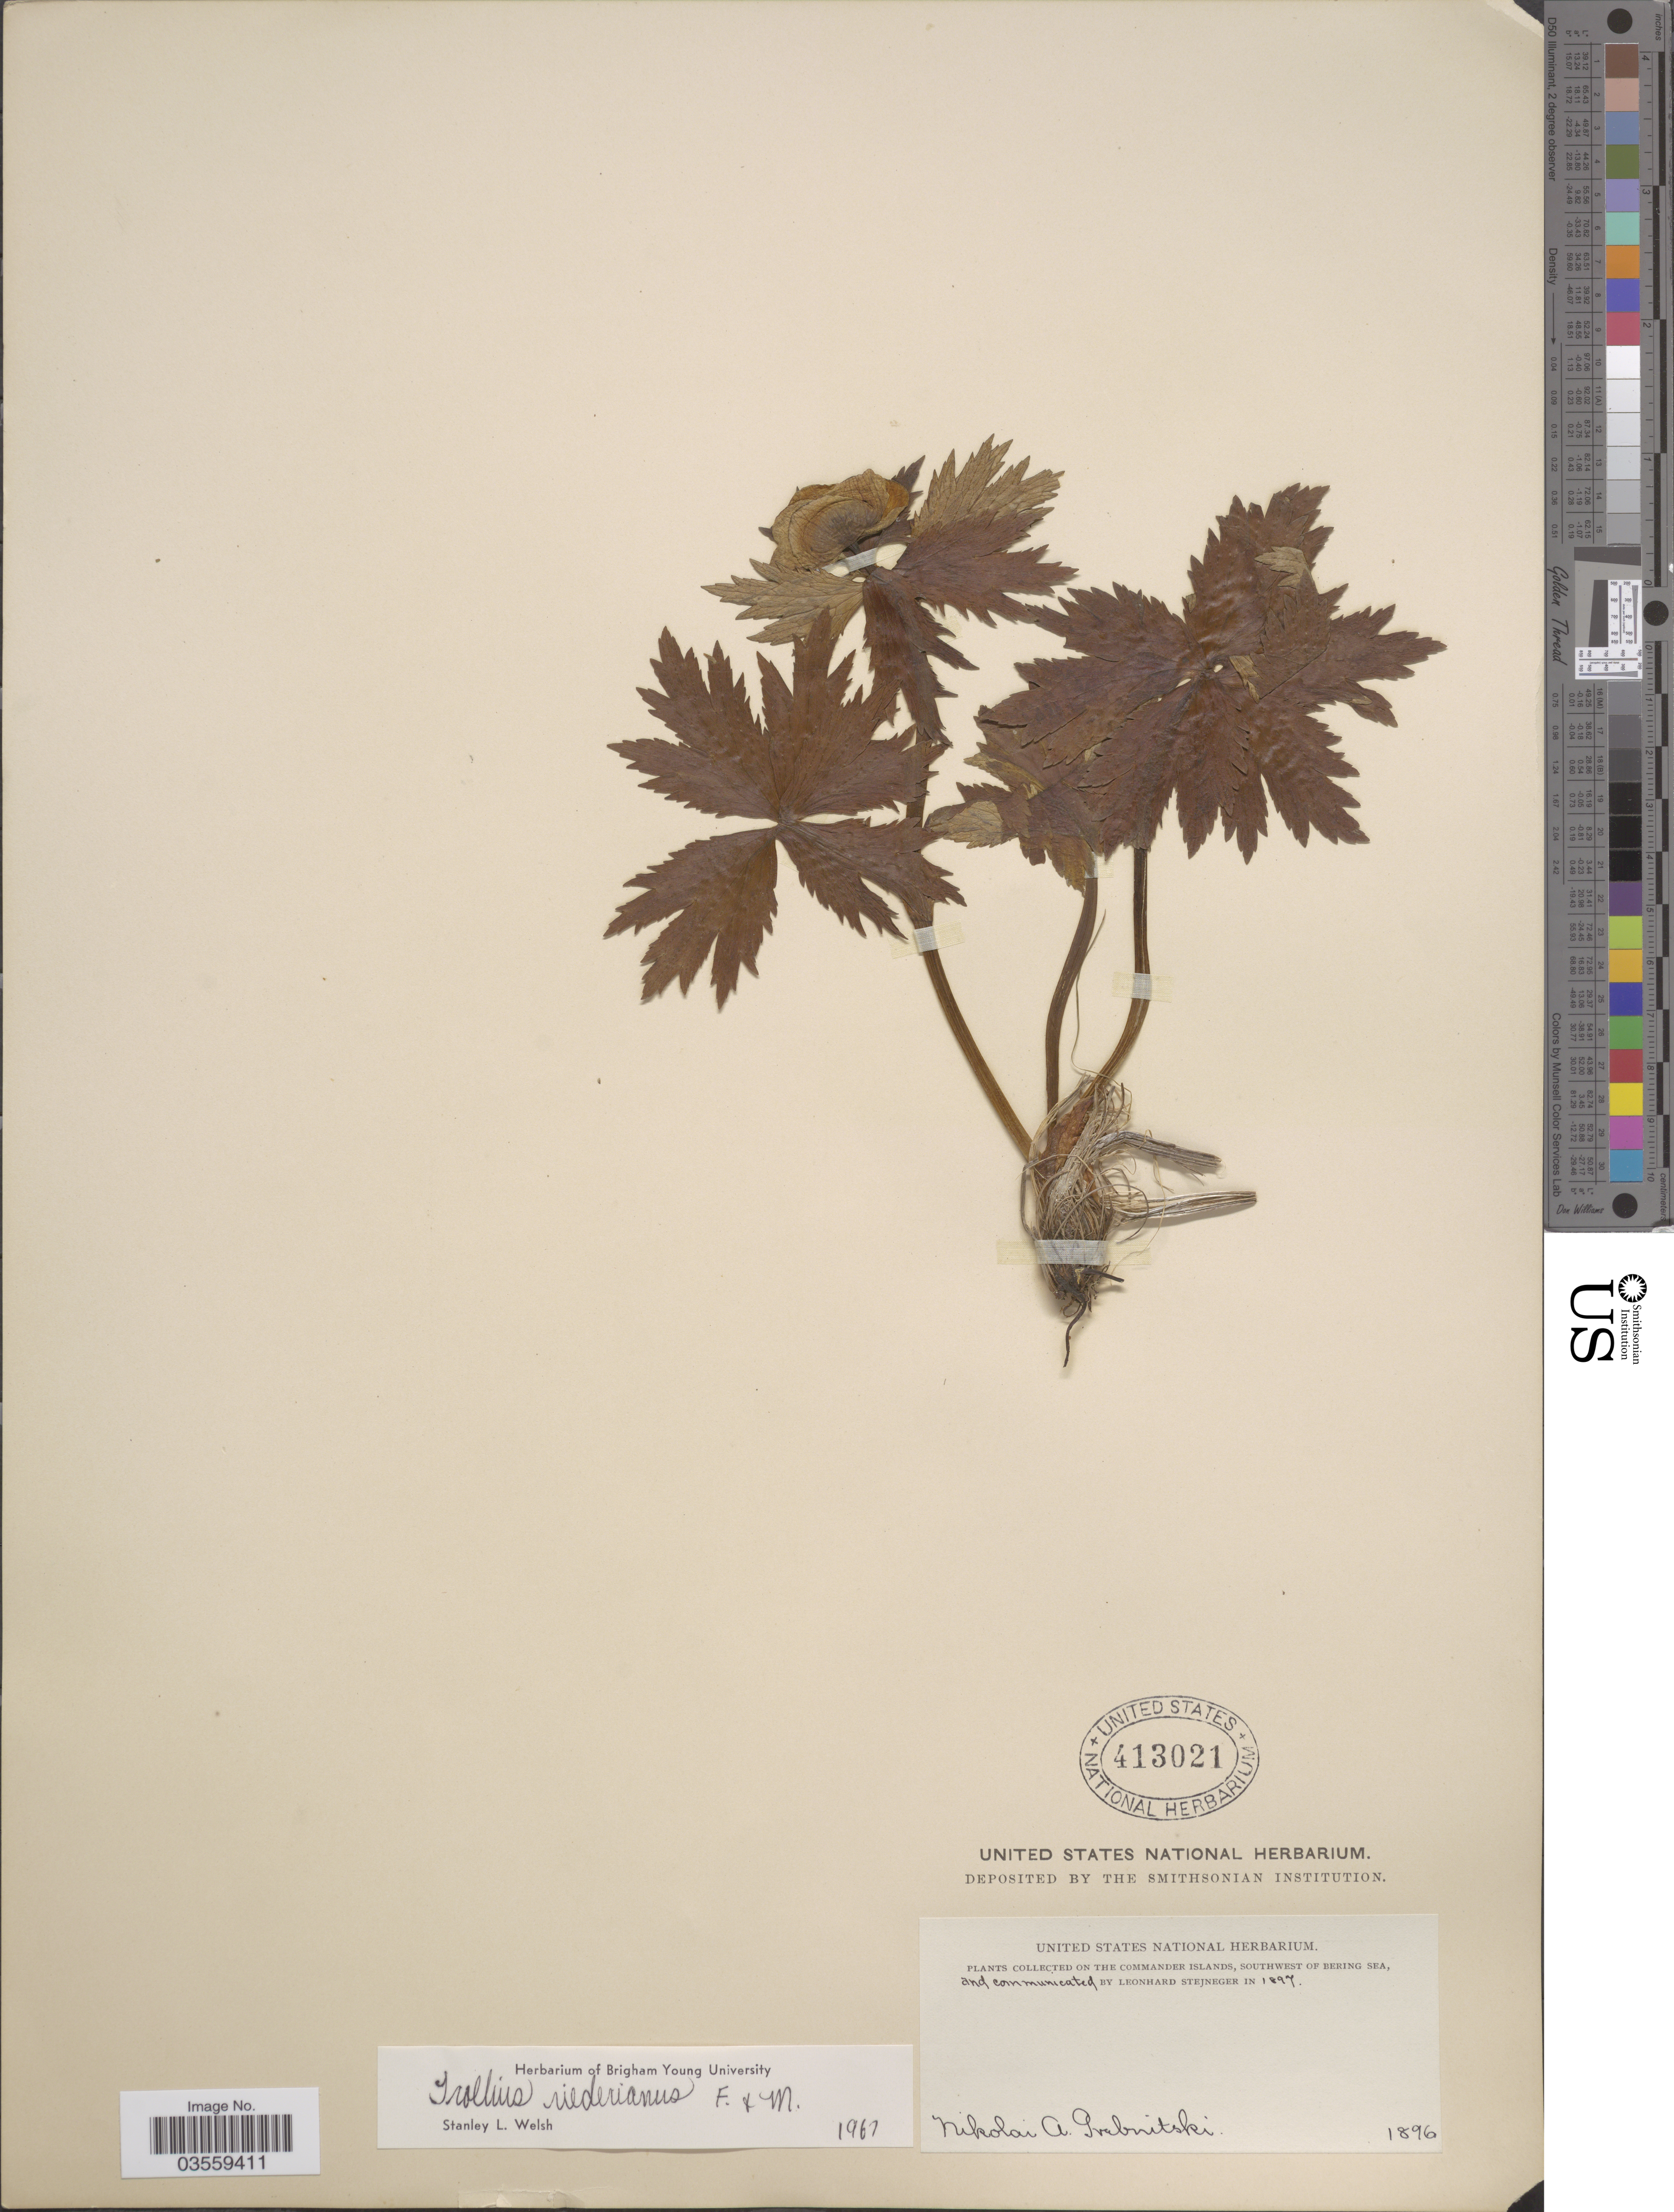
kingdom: Plantae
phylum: Tracheophyta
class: Magnoliopsida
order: Ranunculales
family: Ranunculaceae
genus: Trollius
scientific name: Trollius riederianus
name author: Fisch. & C.A. Mey.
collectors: N. Grebritski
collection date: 1896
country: Russian Federation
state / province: Kamchatka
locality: The Commander Islands, Southwest of Bering Sea.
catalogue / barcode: US 413021